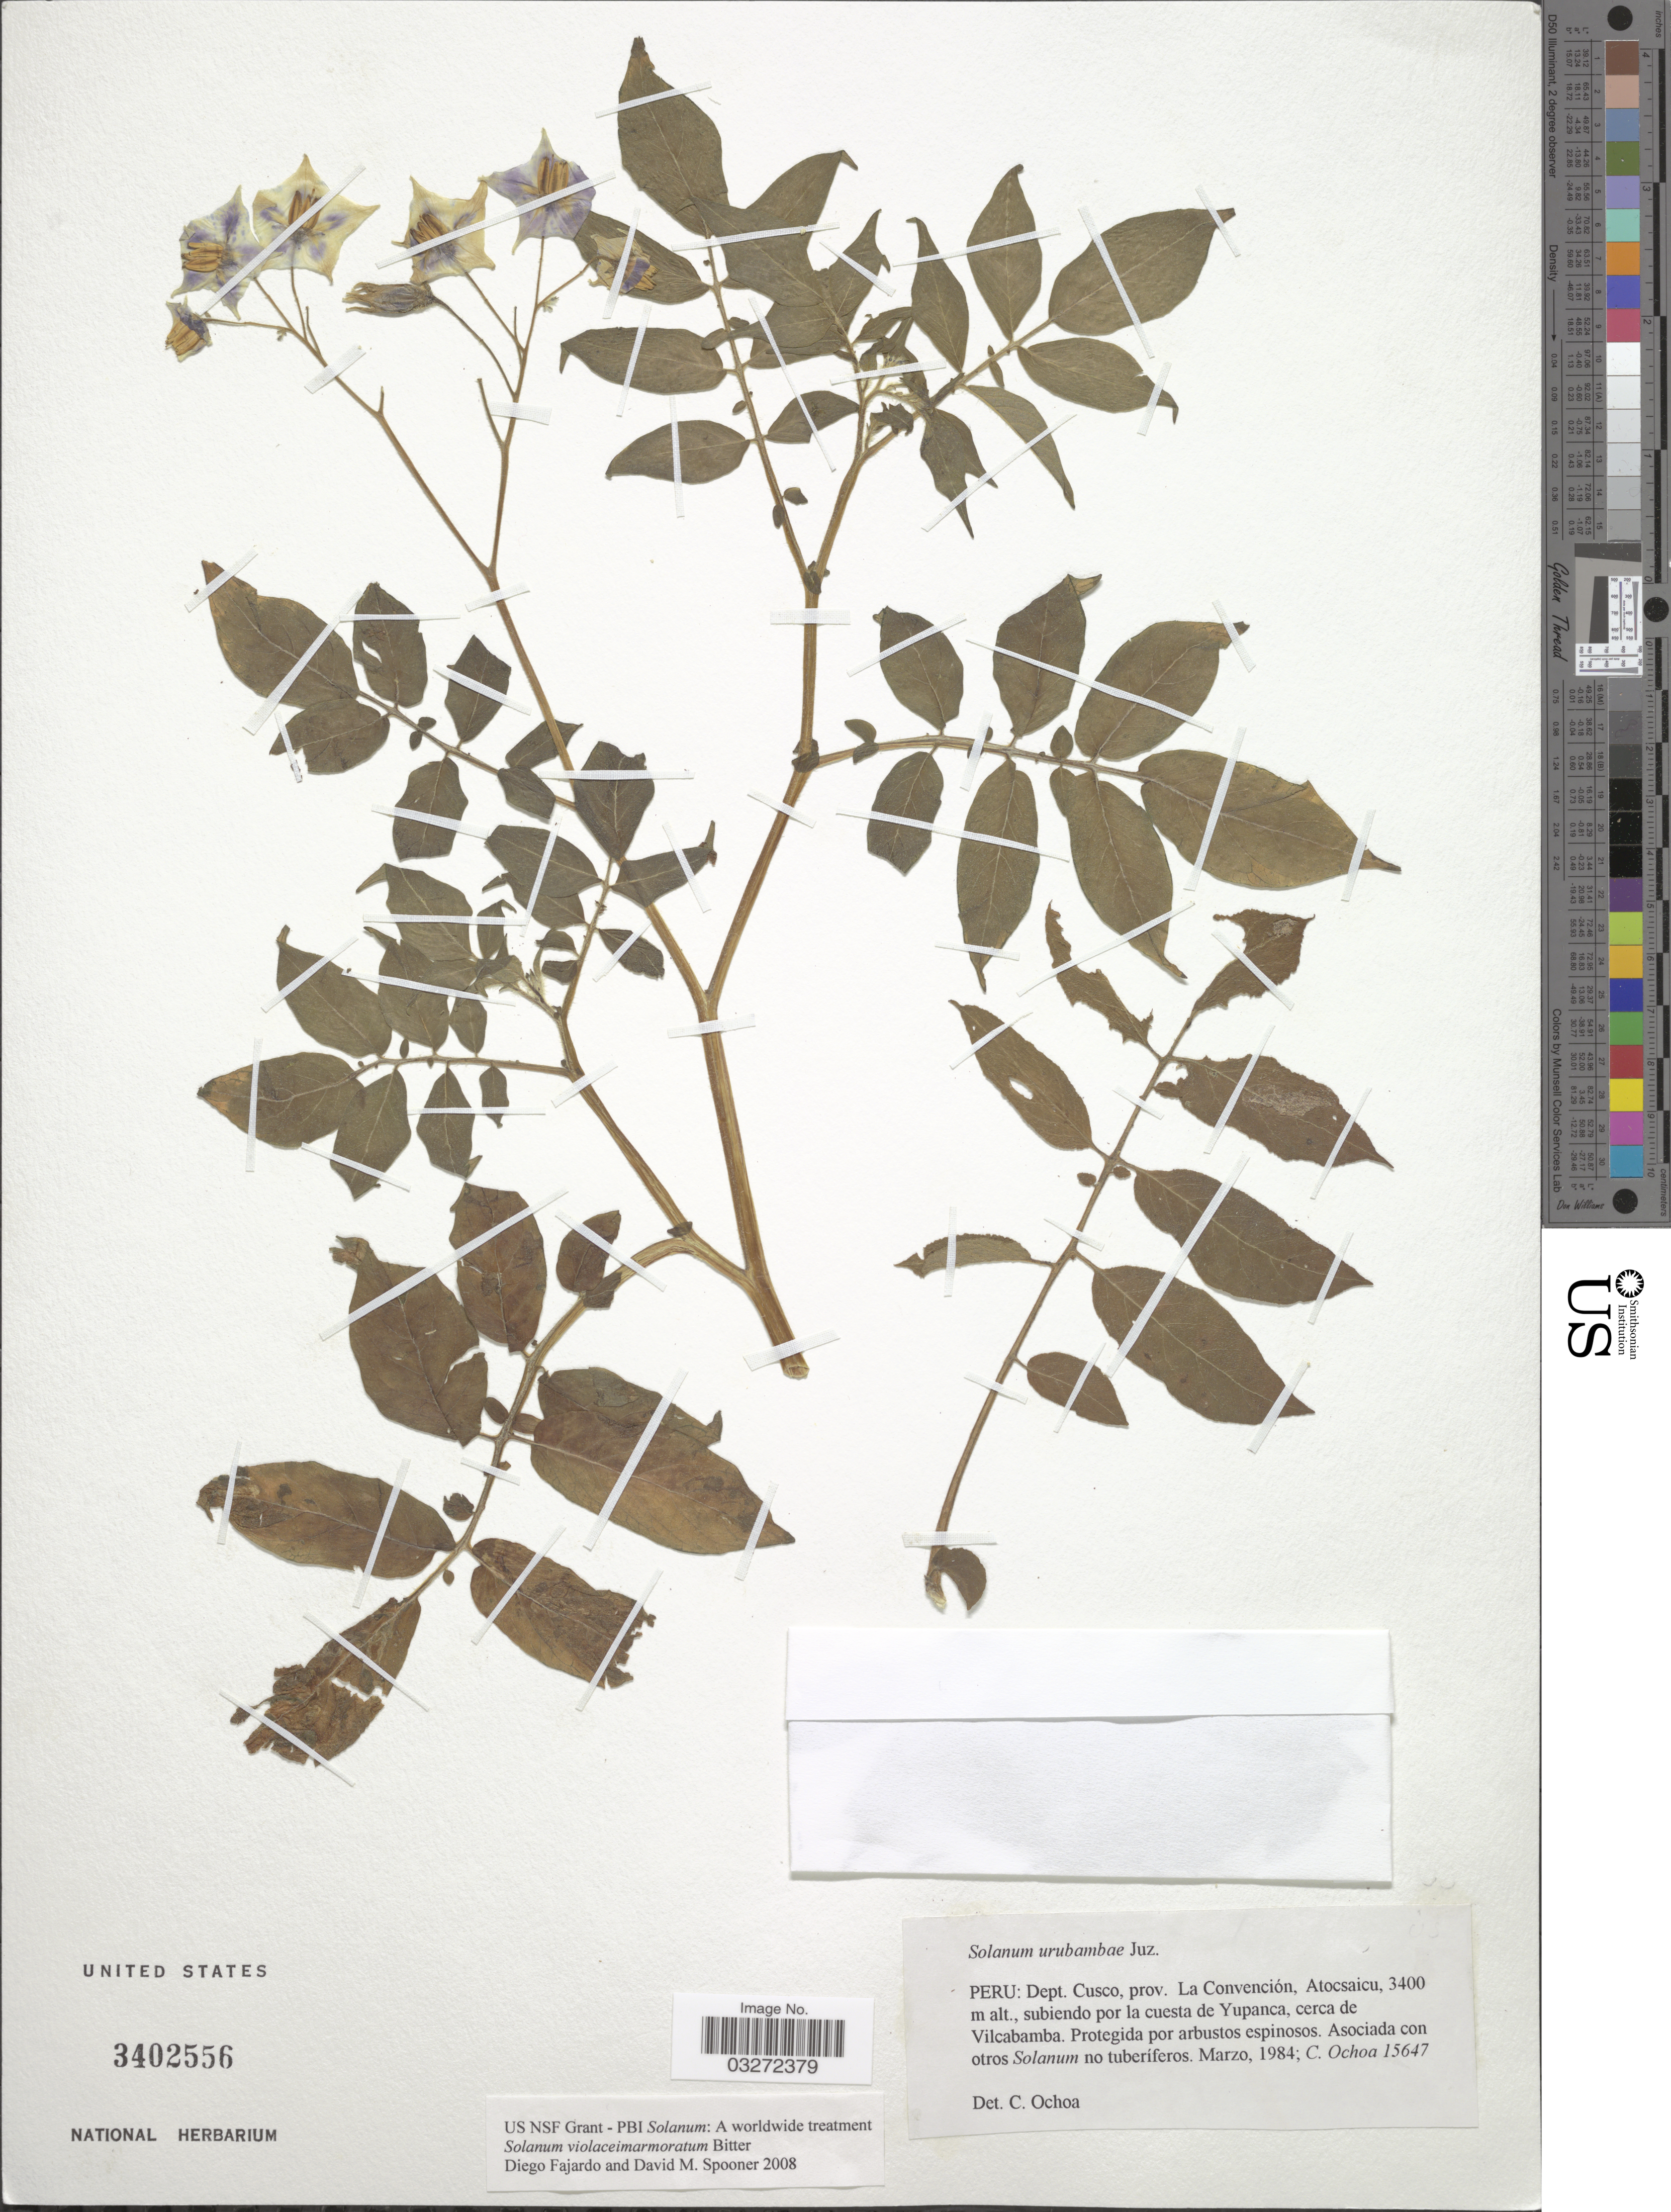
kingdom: Plantae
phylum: Tracheophyta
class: Magnoliopsida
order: Solanales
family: Solanaceae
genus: Solanum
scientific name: Solanum violaceimarmoratum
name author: Bitter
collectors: C. Ochoa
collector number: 15647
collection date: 1984-03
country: Peru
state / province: Cusco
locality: Dept. Cusco. La Convención, Atocsaicu, subiendo por la cuesta de Yupanca, cerca de Vilcabamba.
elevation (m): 3400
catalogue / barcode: US 3402556